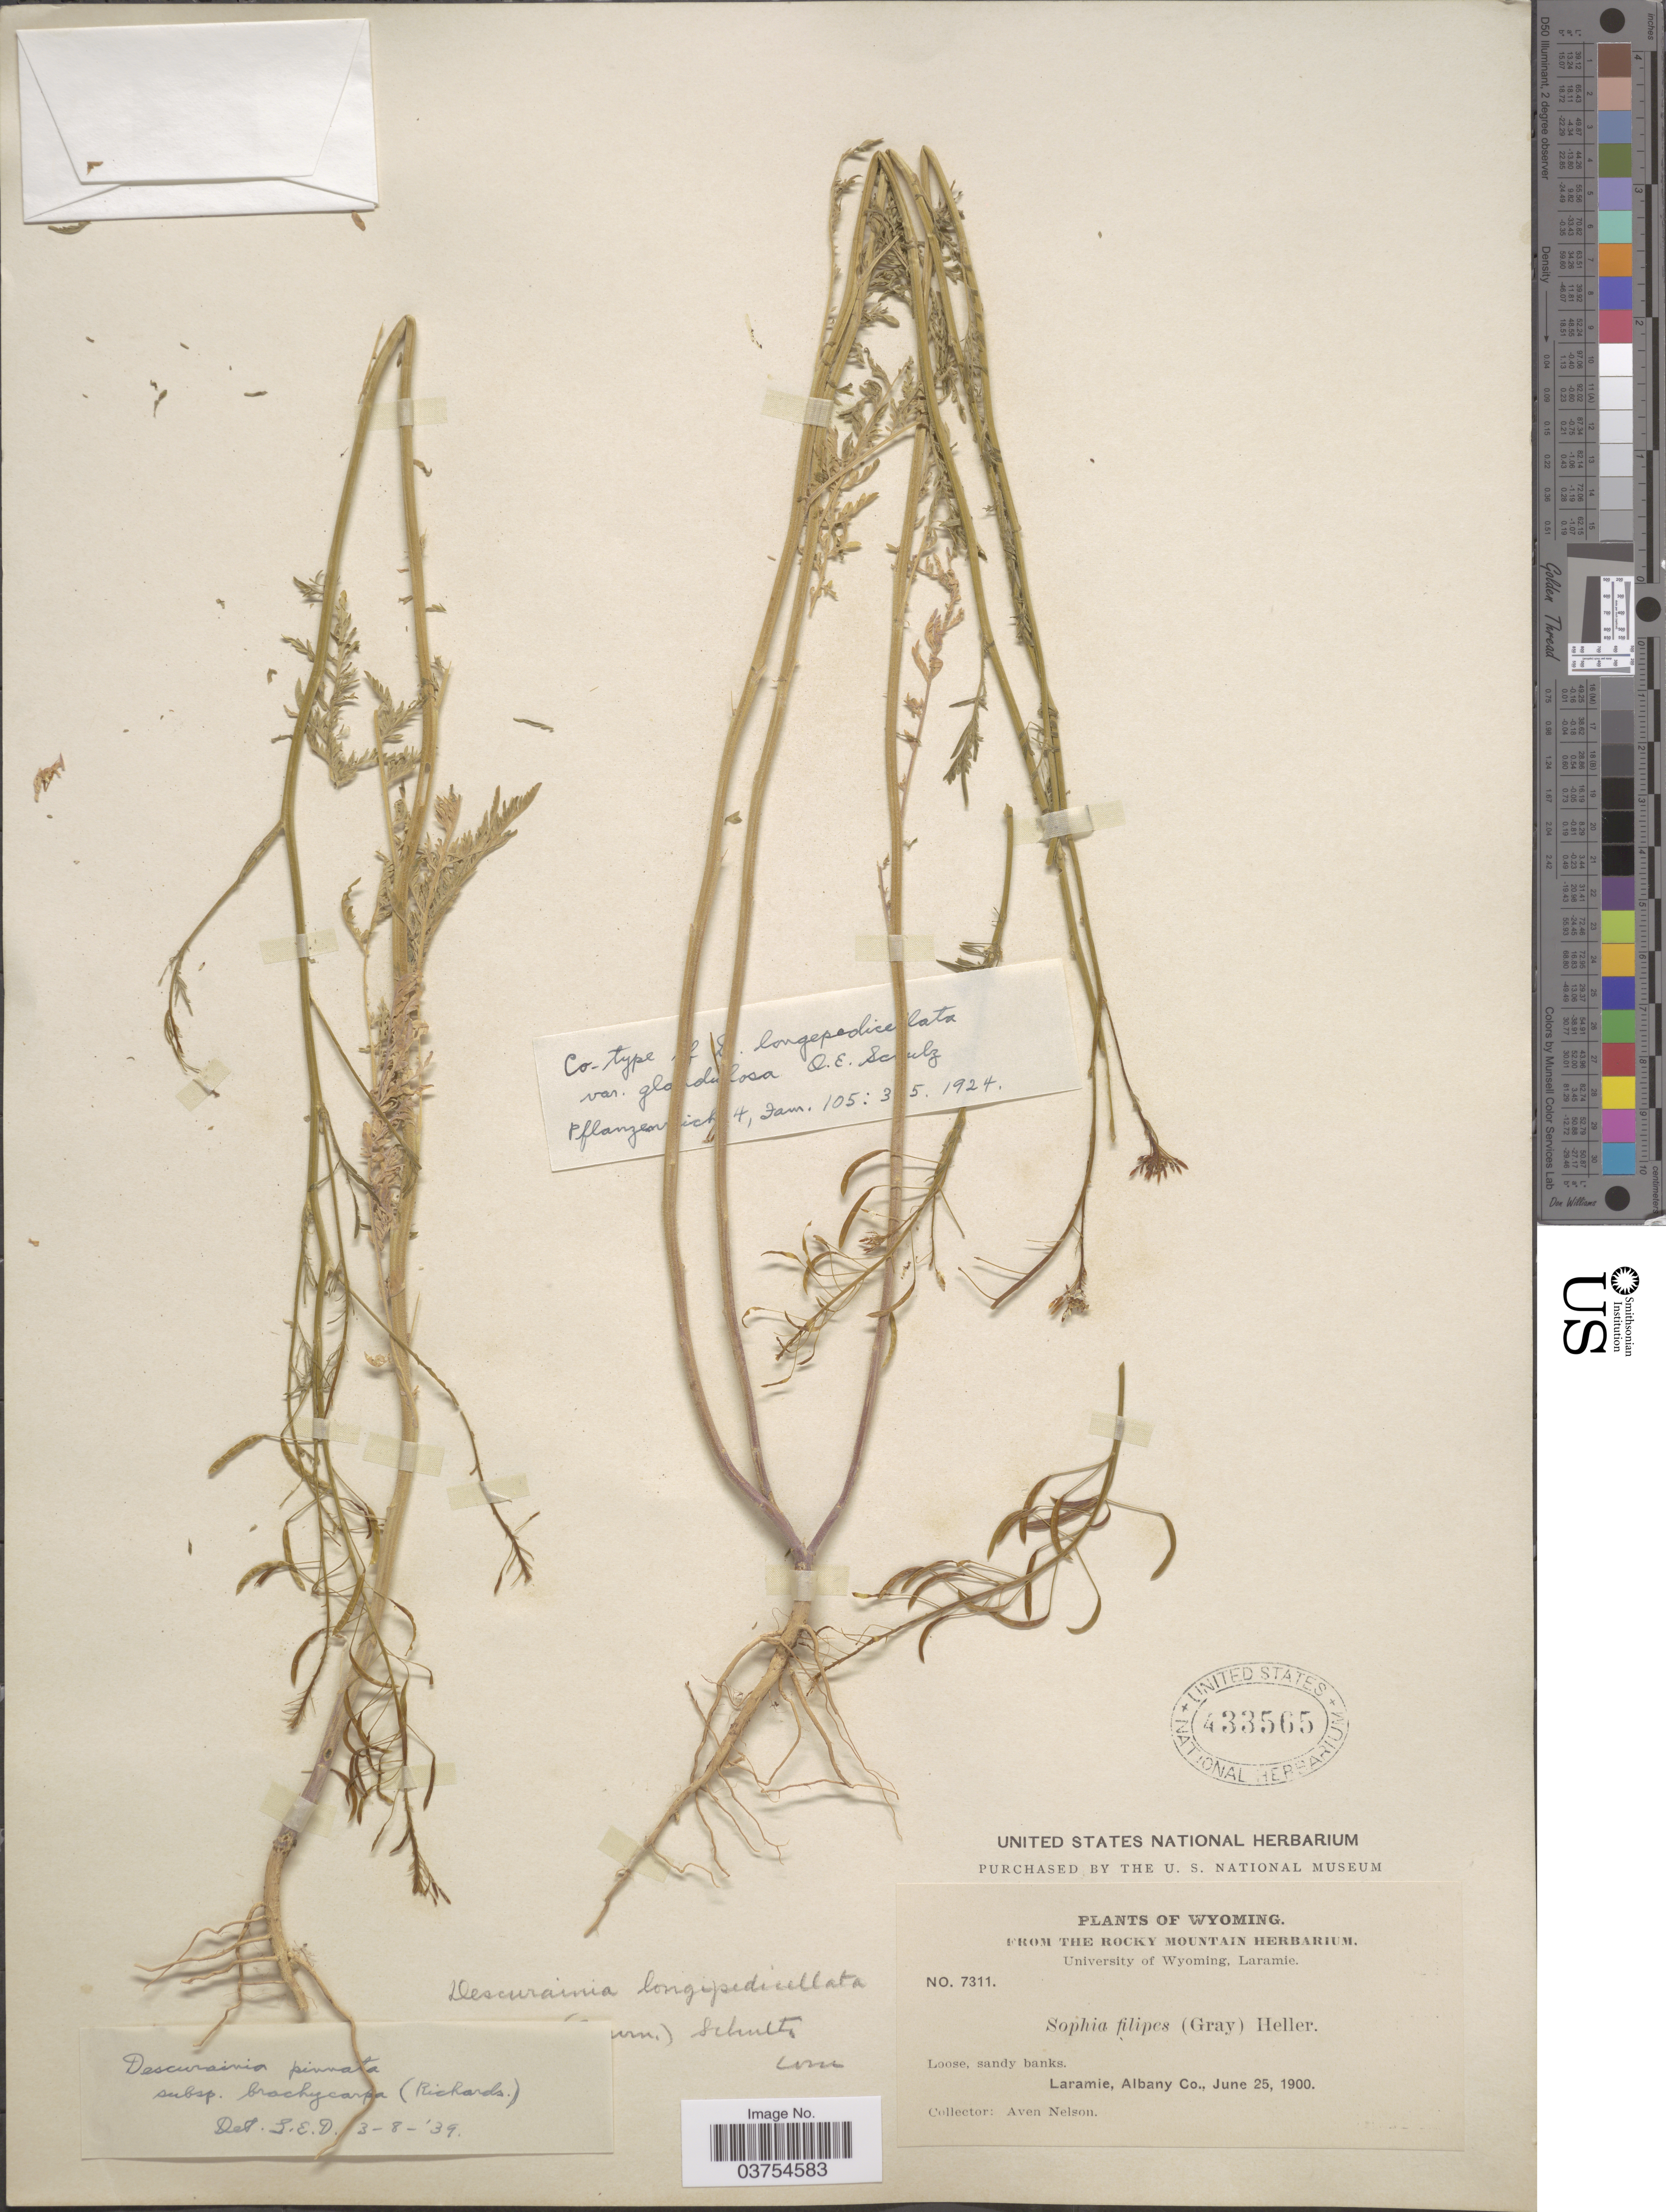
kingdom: Plantae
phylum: Tracheophyta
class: Magnoliopsida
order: Brassicales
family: Brassicaceae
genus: Descurainia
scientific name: Descurainia pinnata var. brachycarpa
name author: (Richardson) Fernald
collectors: A. Nelson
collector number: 7311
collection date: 1900-06-25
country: United States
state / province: Wyoming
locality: The Rocky Mountain. Loose, sandy banks. Laramie, Albany Co.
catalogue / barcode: US 433565